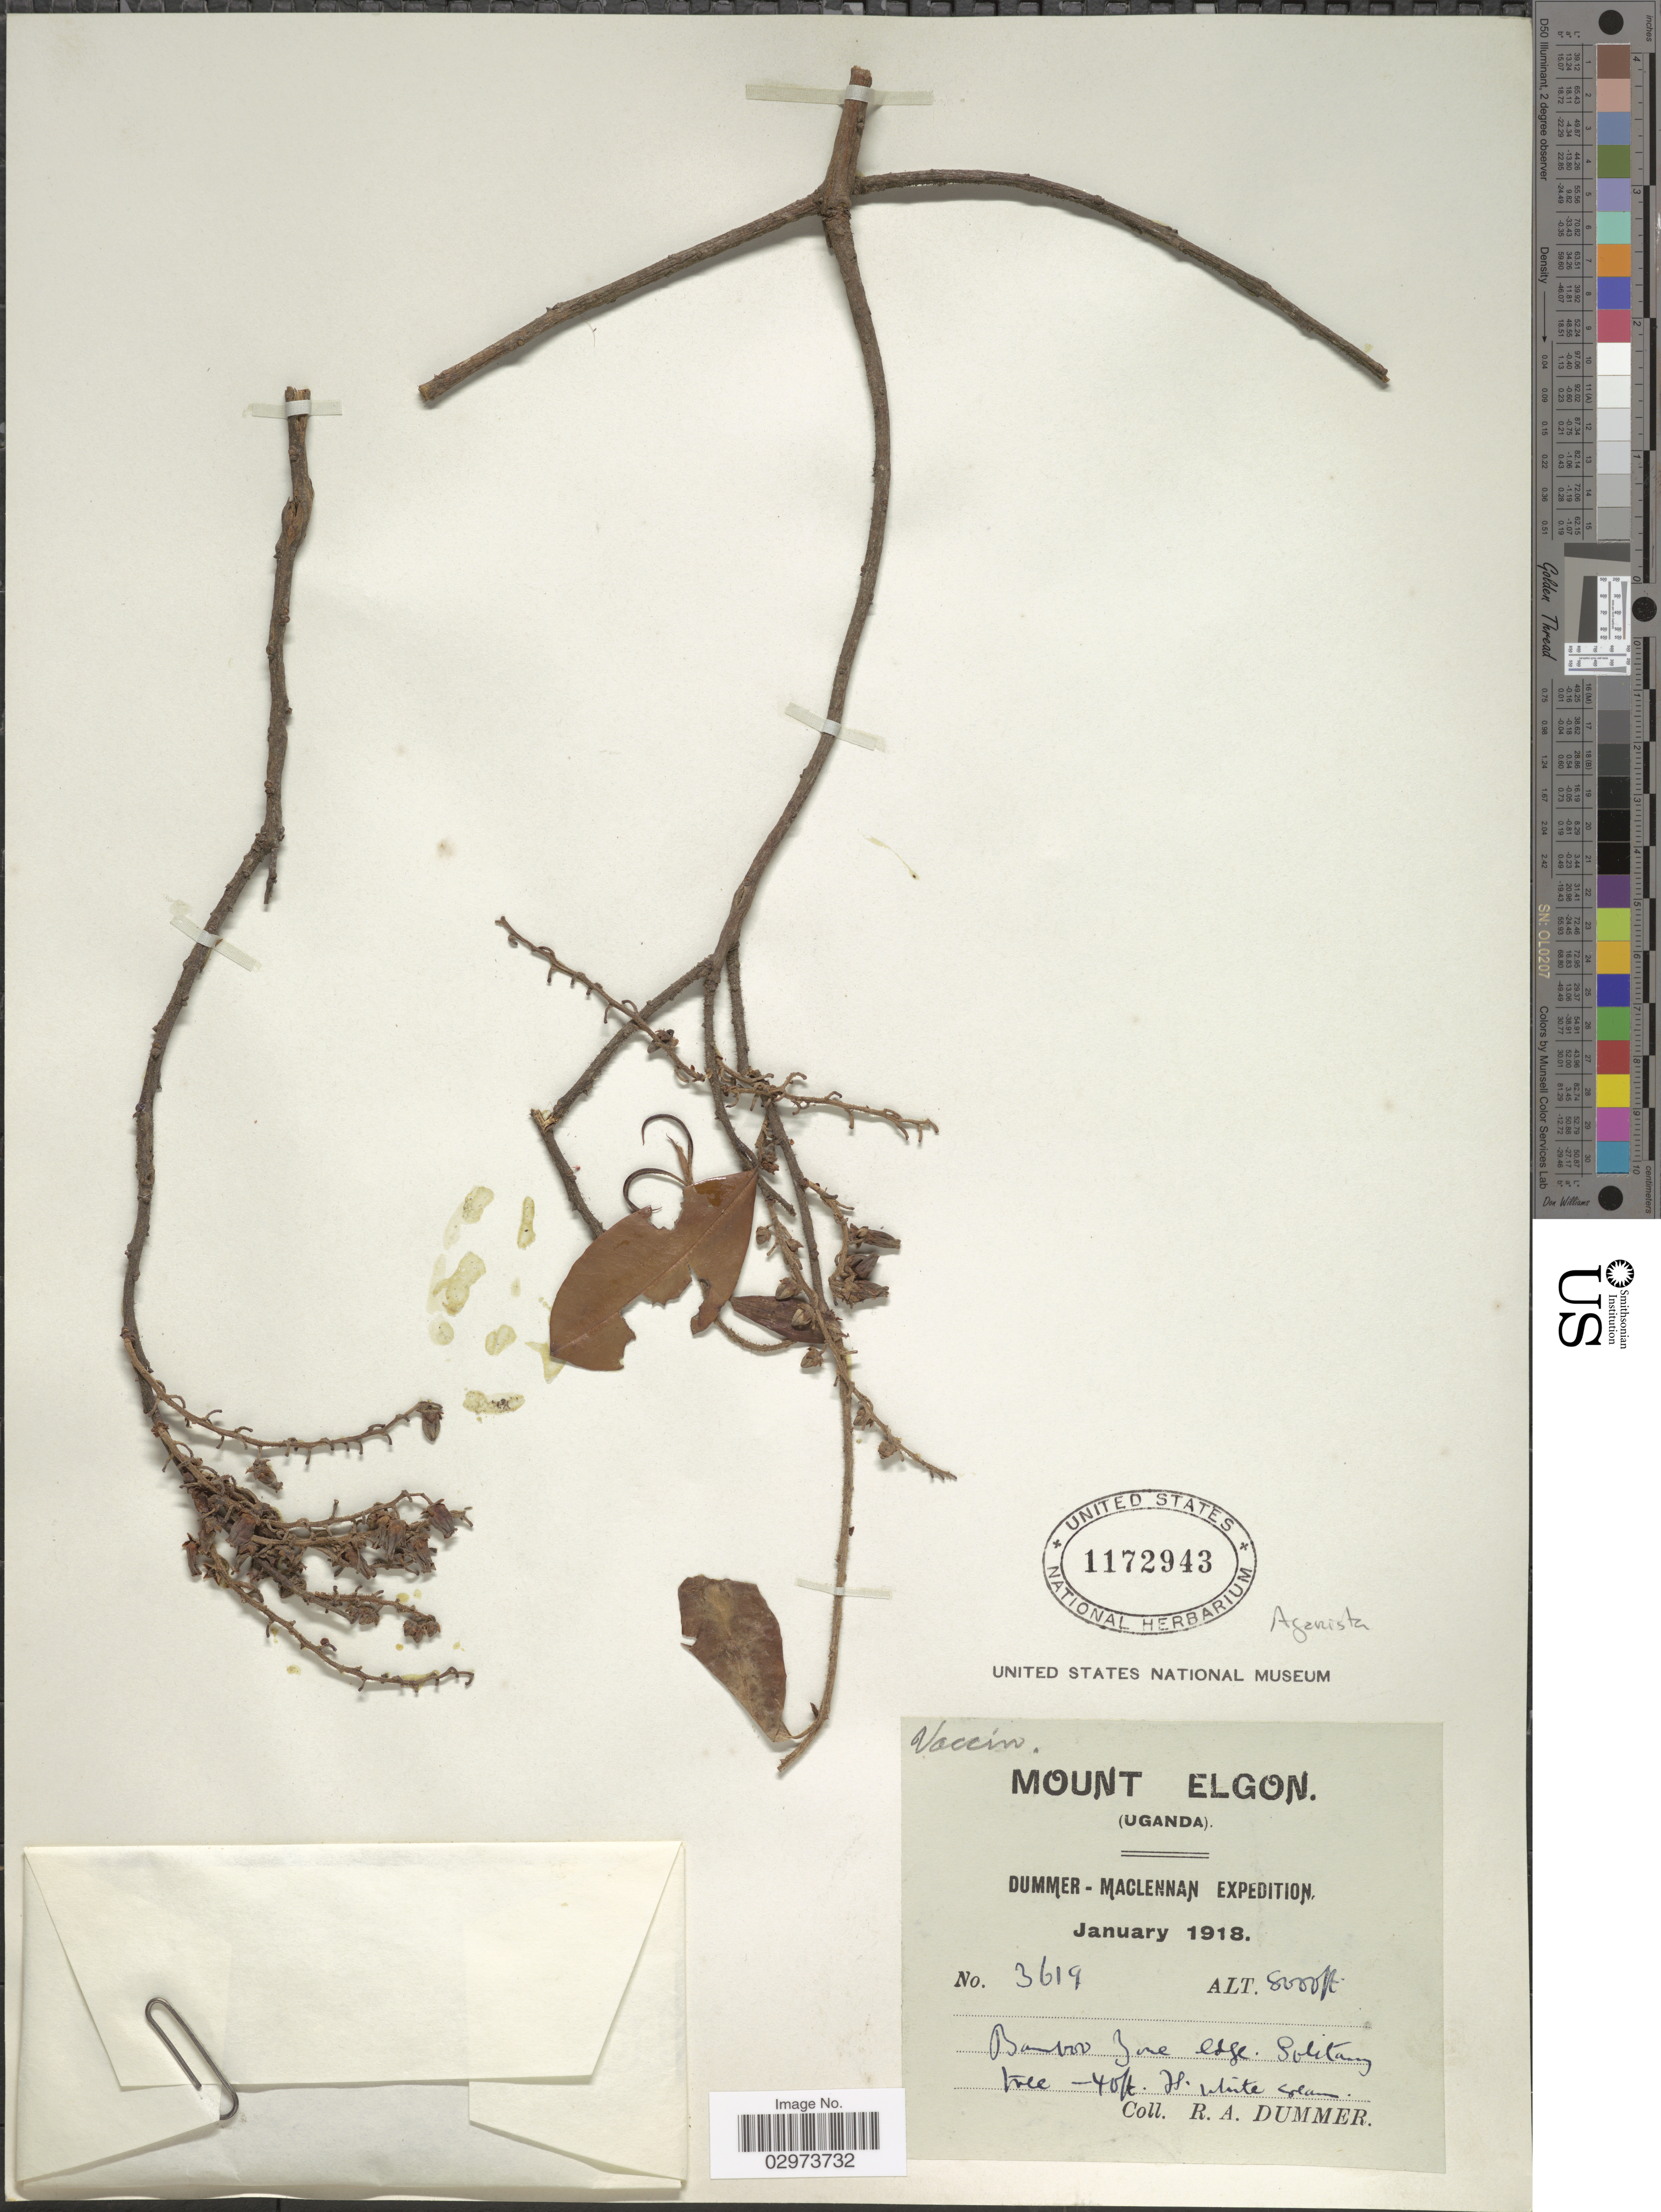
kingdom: Plantae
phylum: Tracheophyta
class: Magnoliopsida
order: Ericales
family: Ericaceae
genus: Agarista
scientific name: Agarista salicifolia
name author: (Lam.) G. Don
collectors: R. Dümmer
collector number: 3619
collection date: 1918-01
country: Uganda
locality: Mount Elgon. Bamboo Zone.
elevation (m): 2438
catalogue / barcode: US 1172943